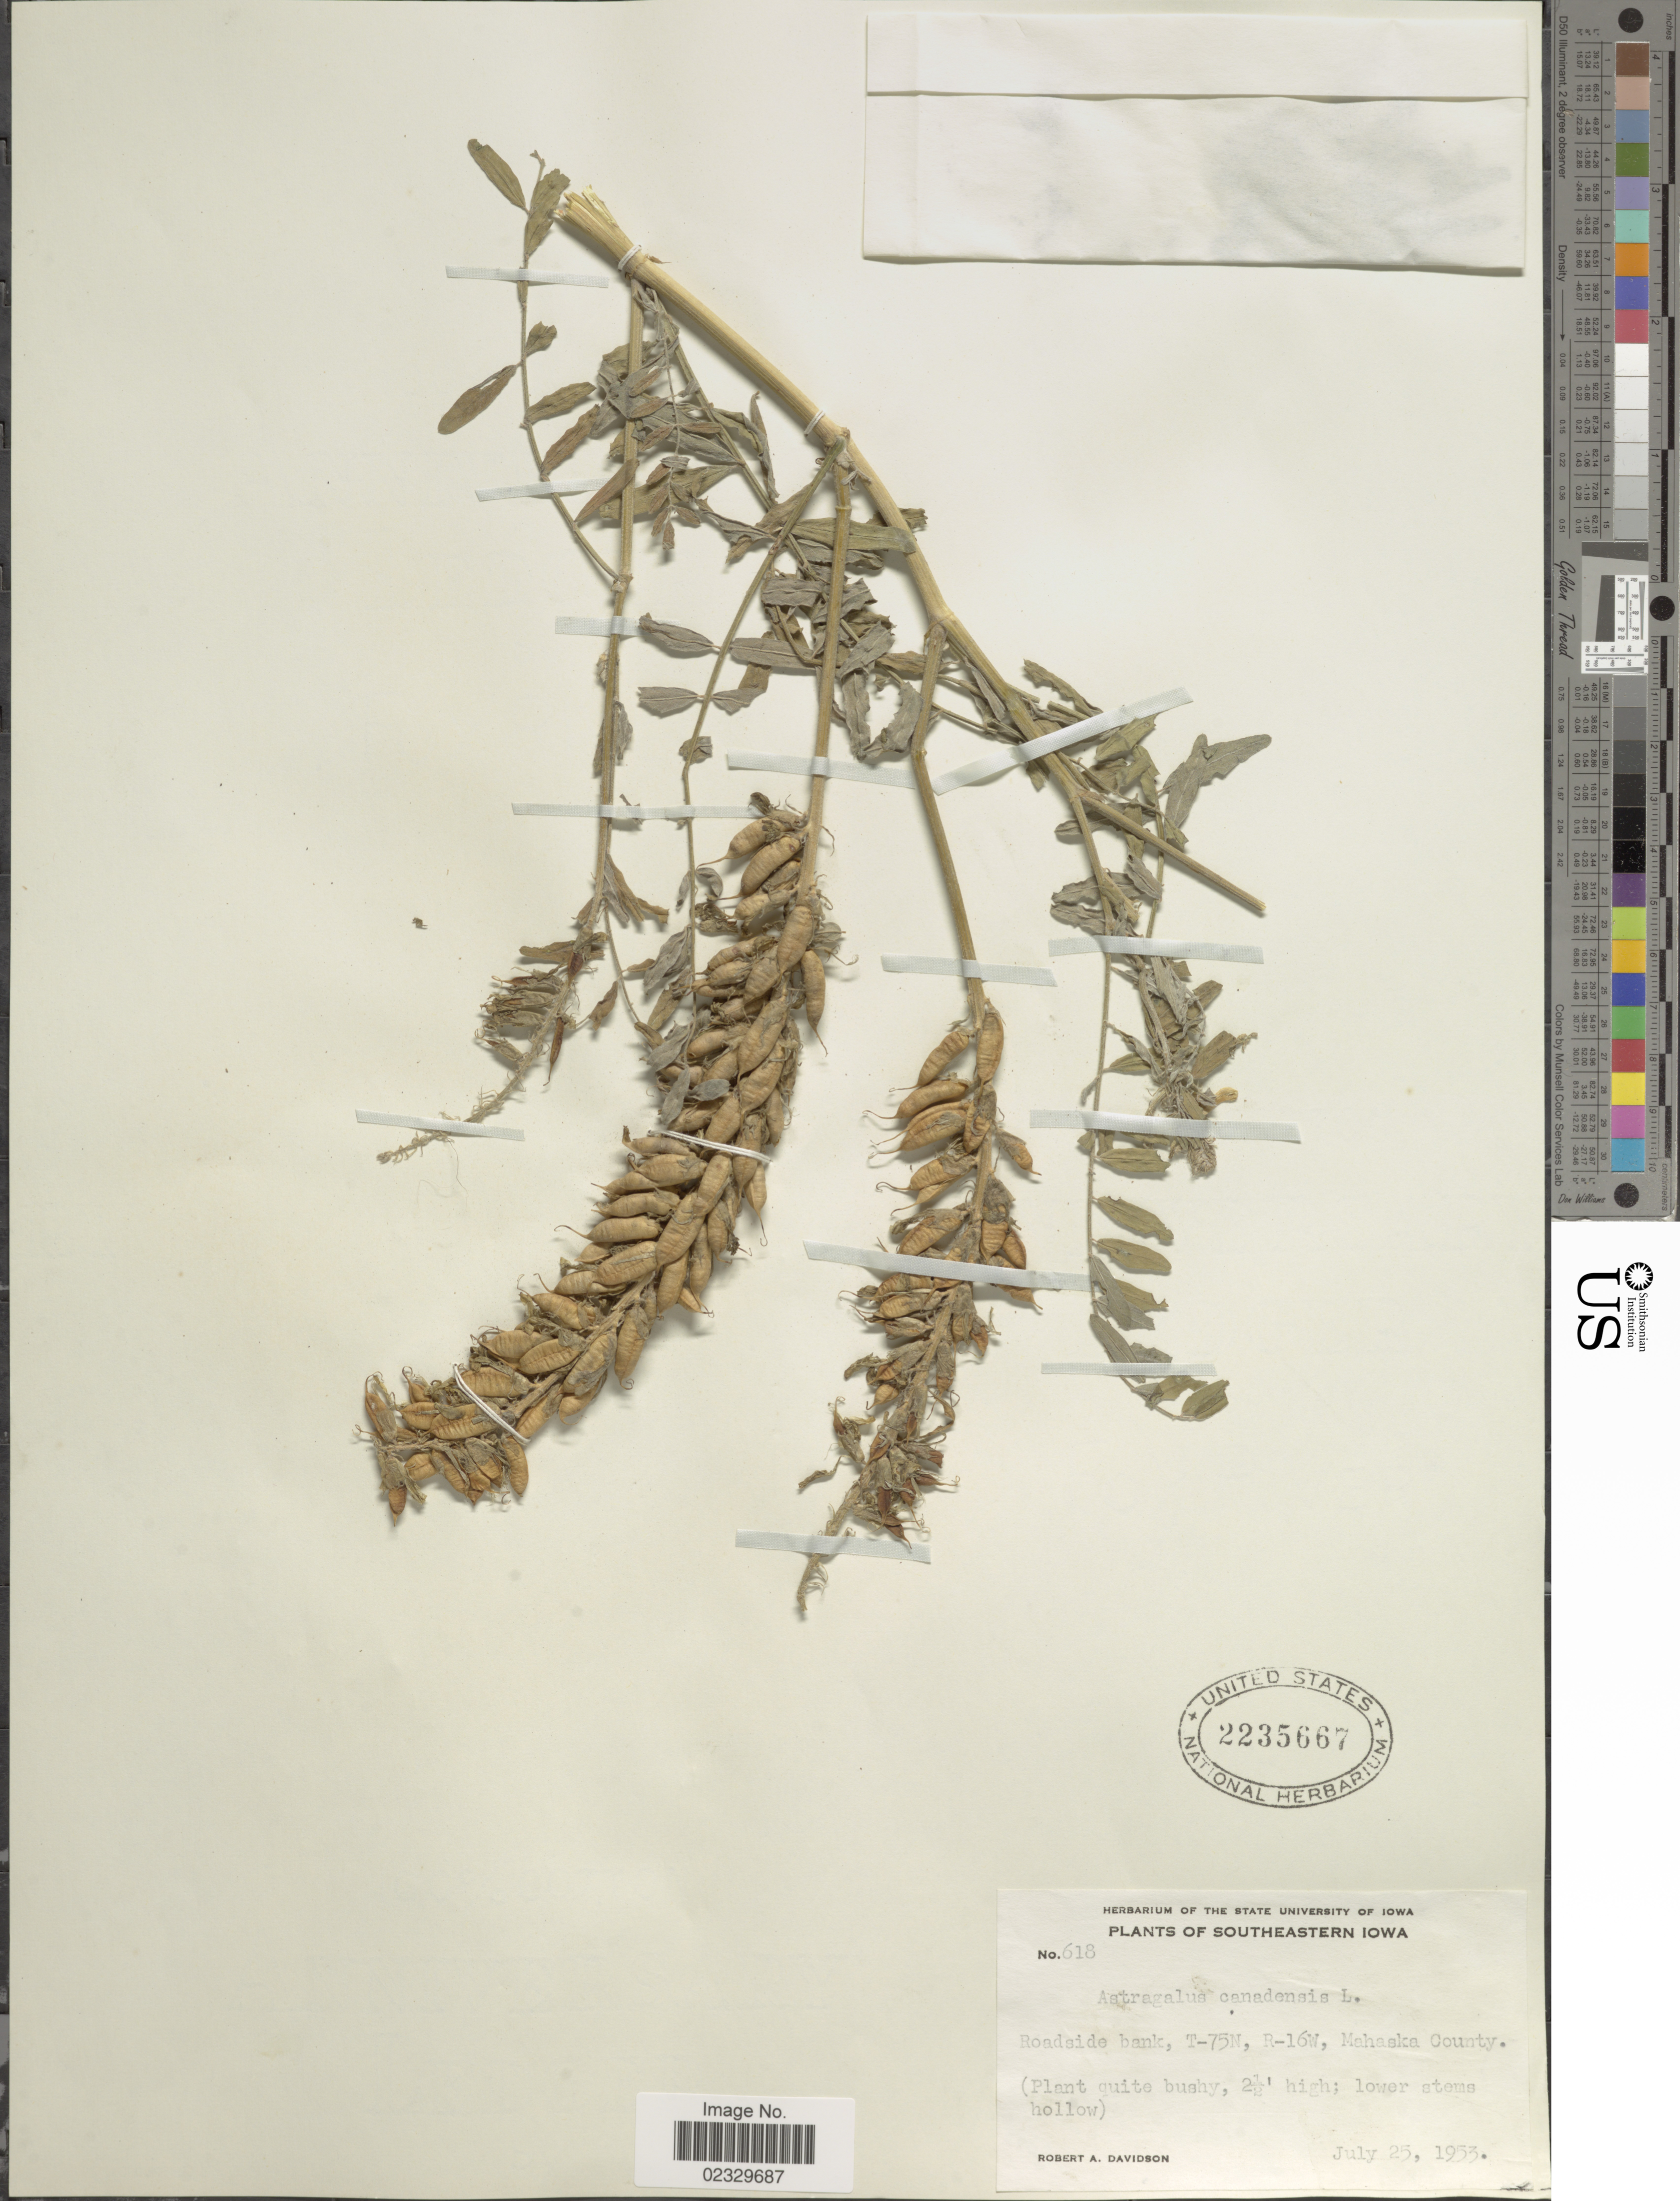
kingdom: Plantae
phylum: Tracheophyta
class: Magnoliopsida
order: Fabales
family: Fabaceae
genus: Astragalus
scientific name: Astragalus canadensis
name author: L.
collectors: R. A. Davidson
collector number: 618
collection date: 1953-07-25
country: United States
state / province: Iowa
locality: Southeastern Iowa, Roadside bank, T-75N, R-16W, Mahaska County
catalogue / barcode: US 2235667